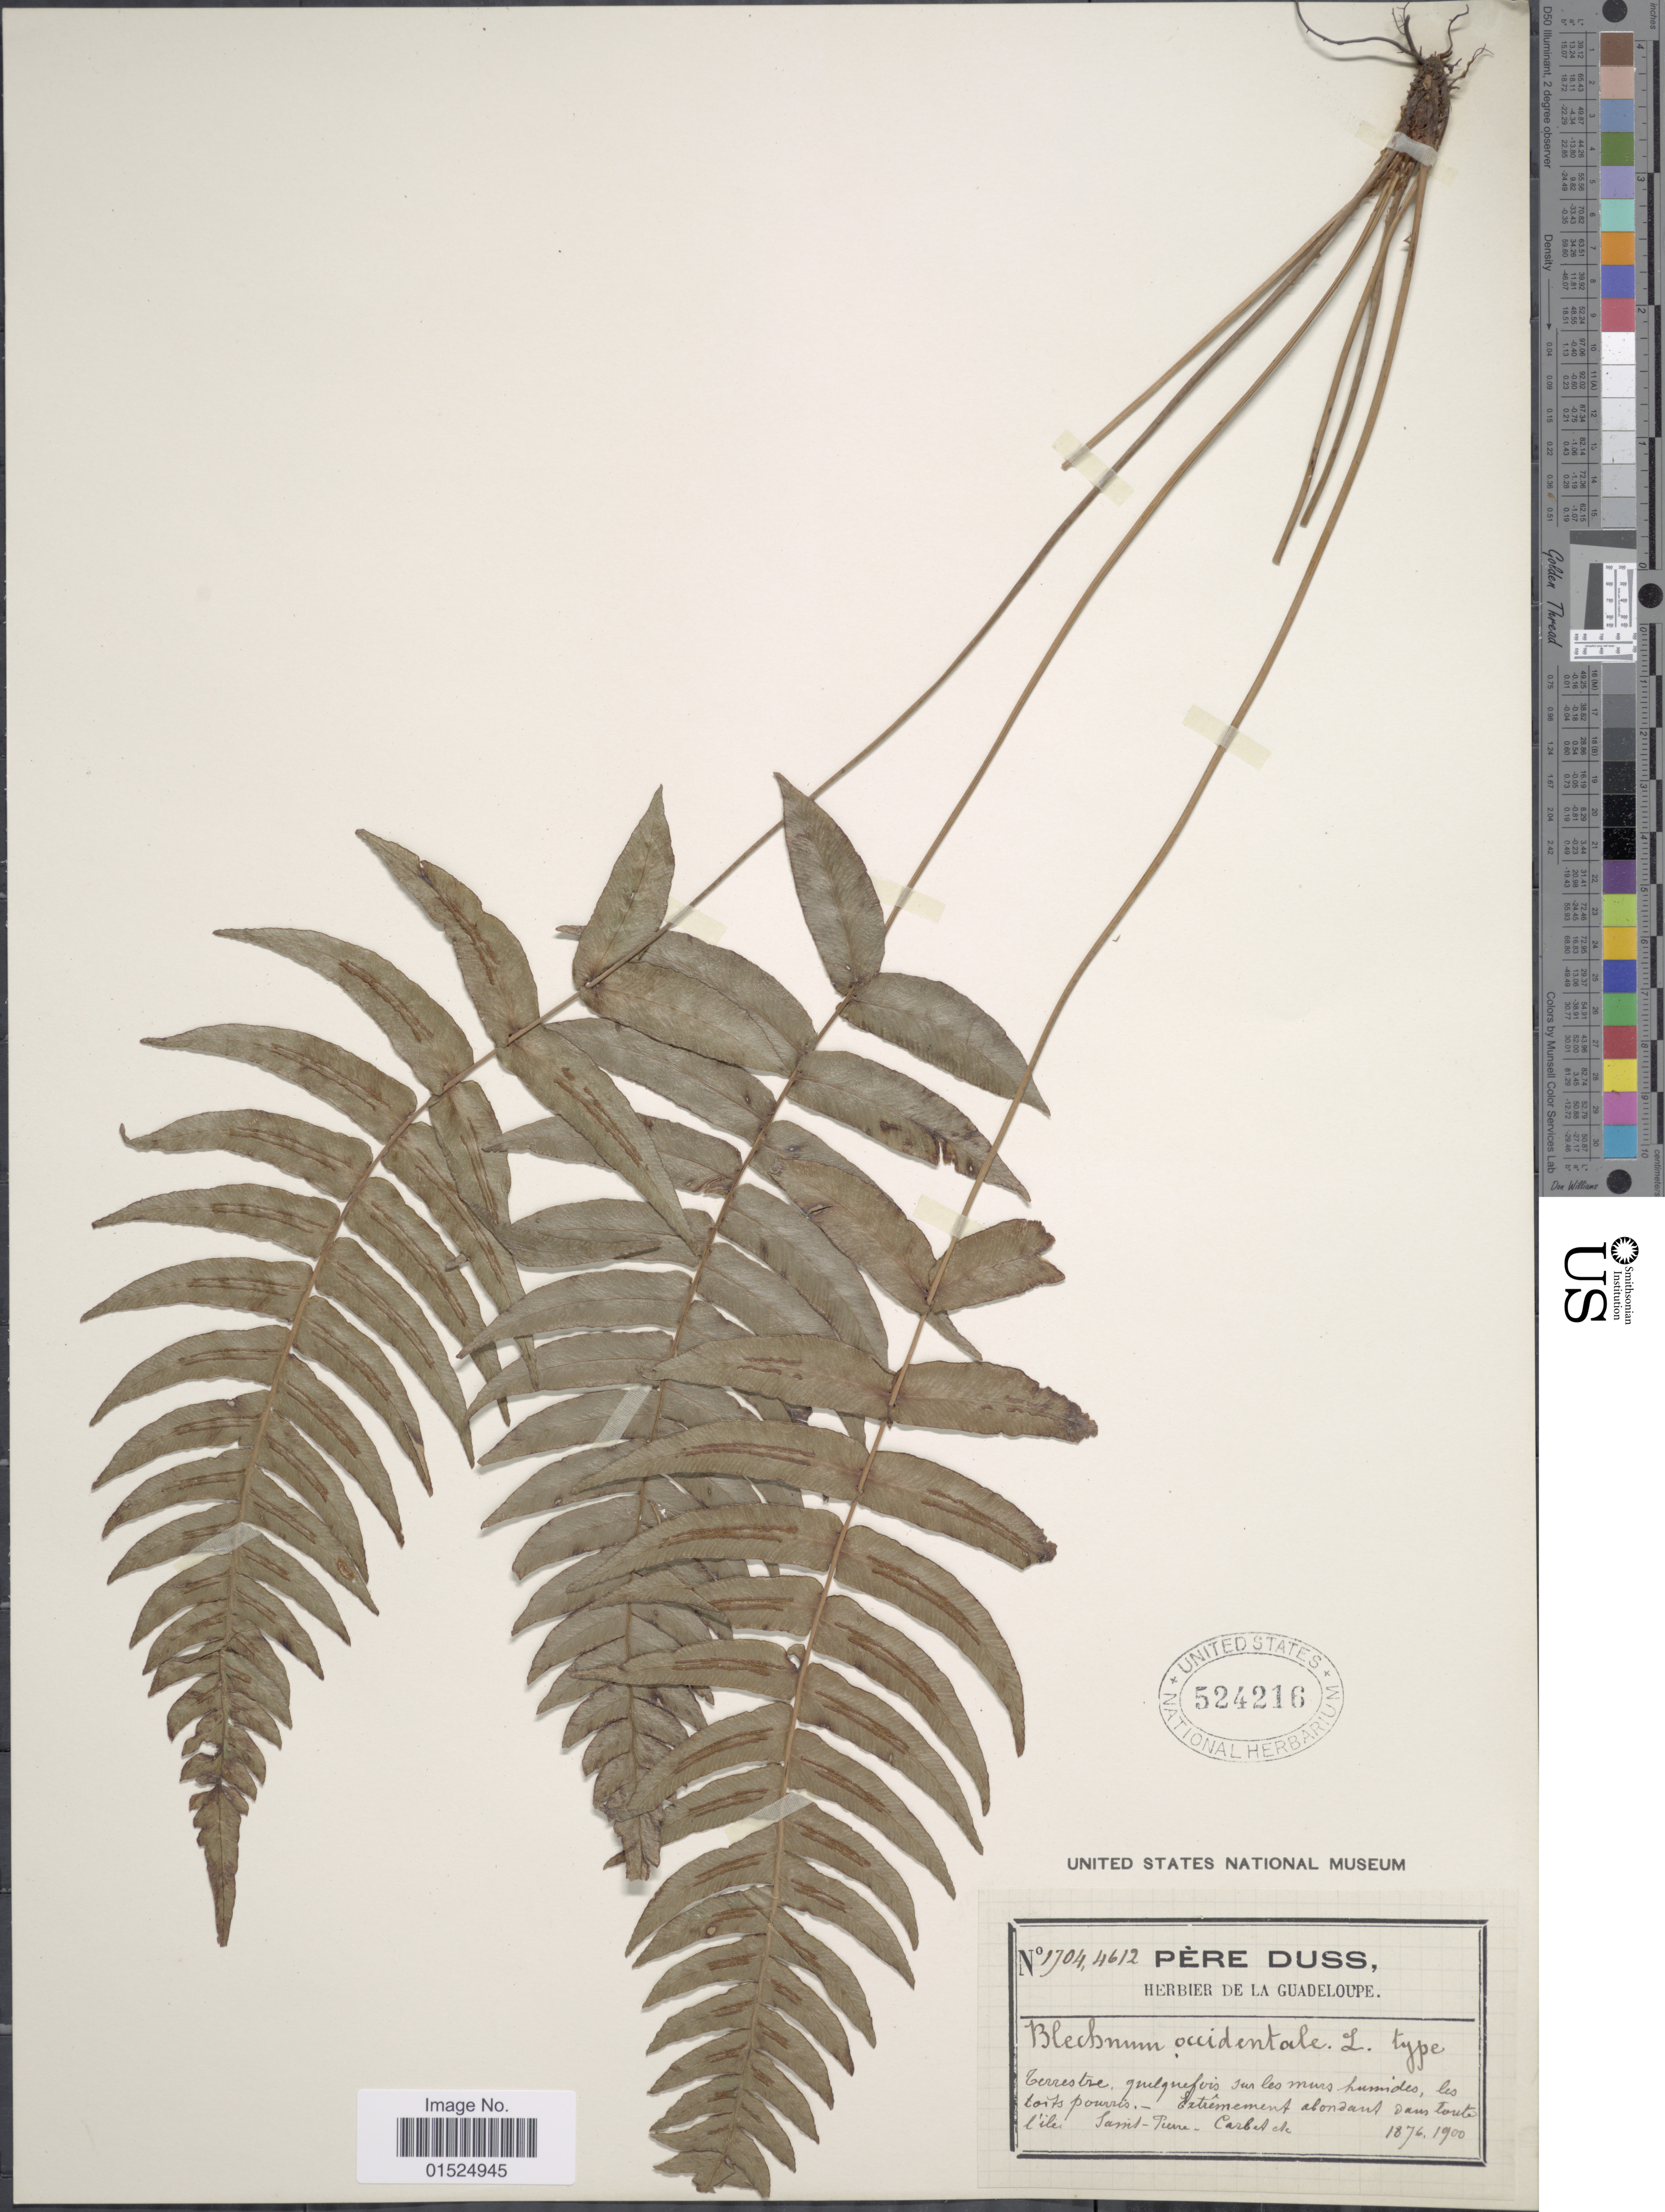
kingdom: Plantae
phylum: Tracheophyta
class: Polypodiopsida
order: Polypodiales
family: Blechnaceae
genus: Blechnum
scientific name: Blechnum occidentale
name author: L.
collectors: Père Duss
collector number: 1704, 4612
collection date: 1876/1900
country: Guadeloupe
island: Leeward Is.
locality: Terrestre, quelquefois sur les murs humides, les toits pourris, Extrêmement abondant. dans toute l'île Saint-Pierre, Carbet etc.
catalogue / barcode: US 524216